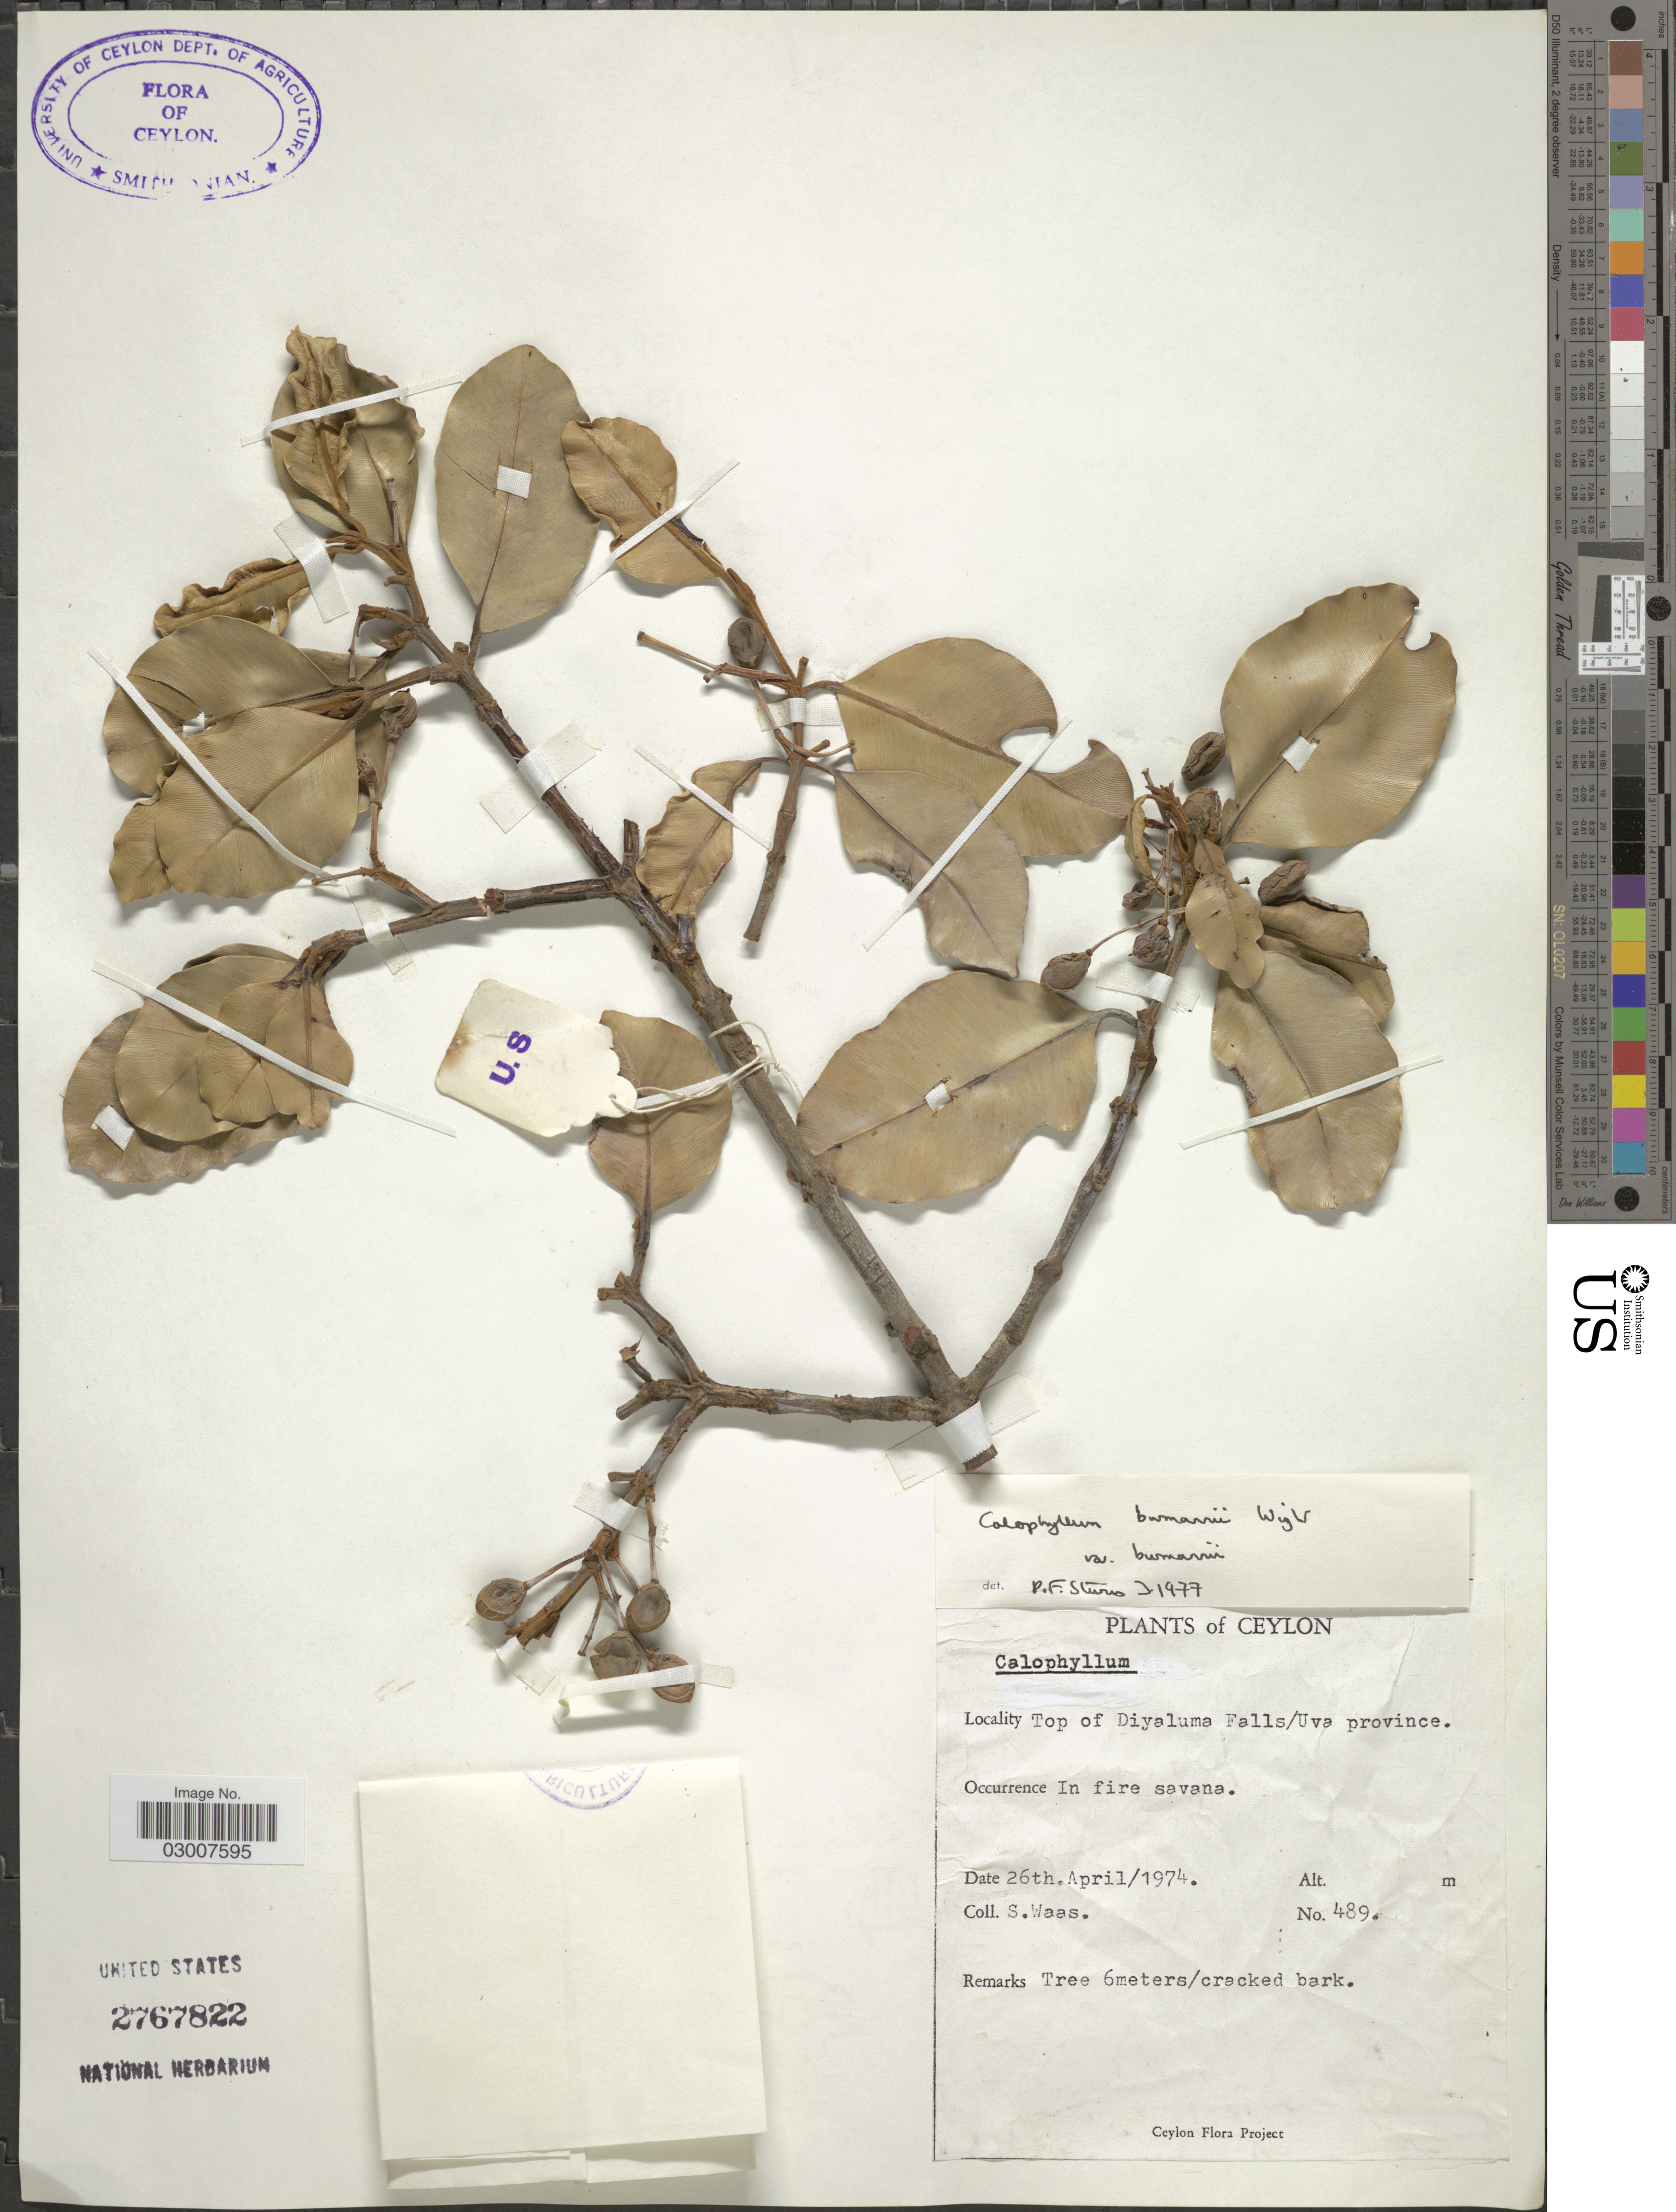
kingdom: Plantae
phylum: Tracheophyta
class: Magnoliopsida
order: Malpighiales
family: Calophyllaceae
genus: Calophyllum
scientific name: Calophyllum calaba var. calaba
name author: L.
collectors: S. Waas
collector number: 489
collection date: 1974-04-26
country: Sri Lanka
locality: Ceylon. Top of Diyaluma Falls/Uva province.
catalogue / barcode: US 2767822